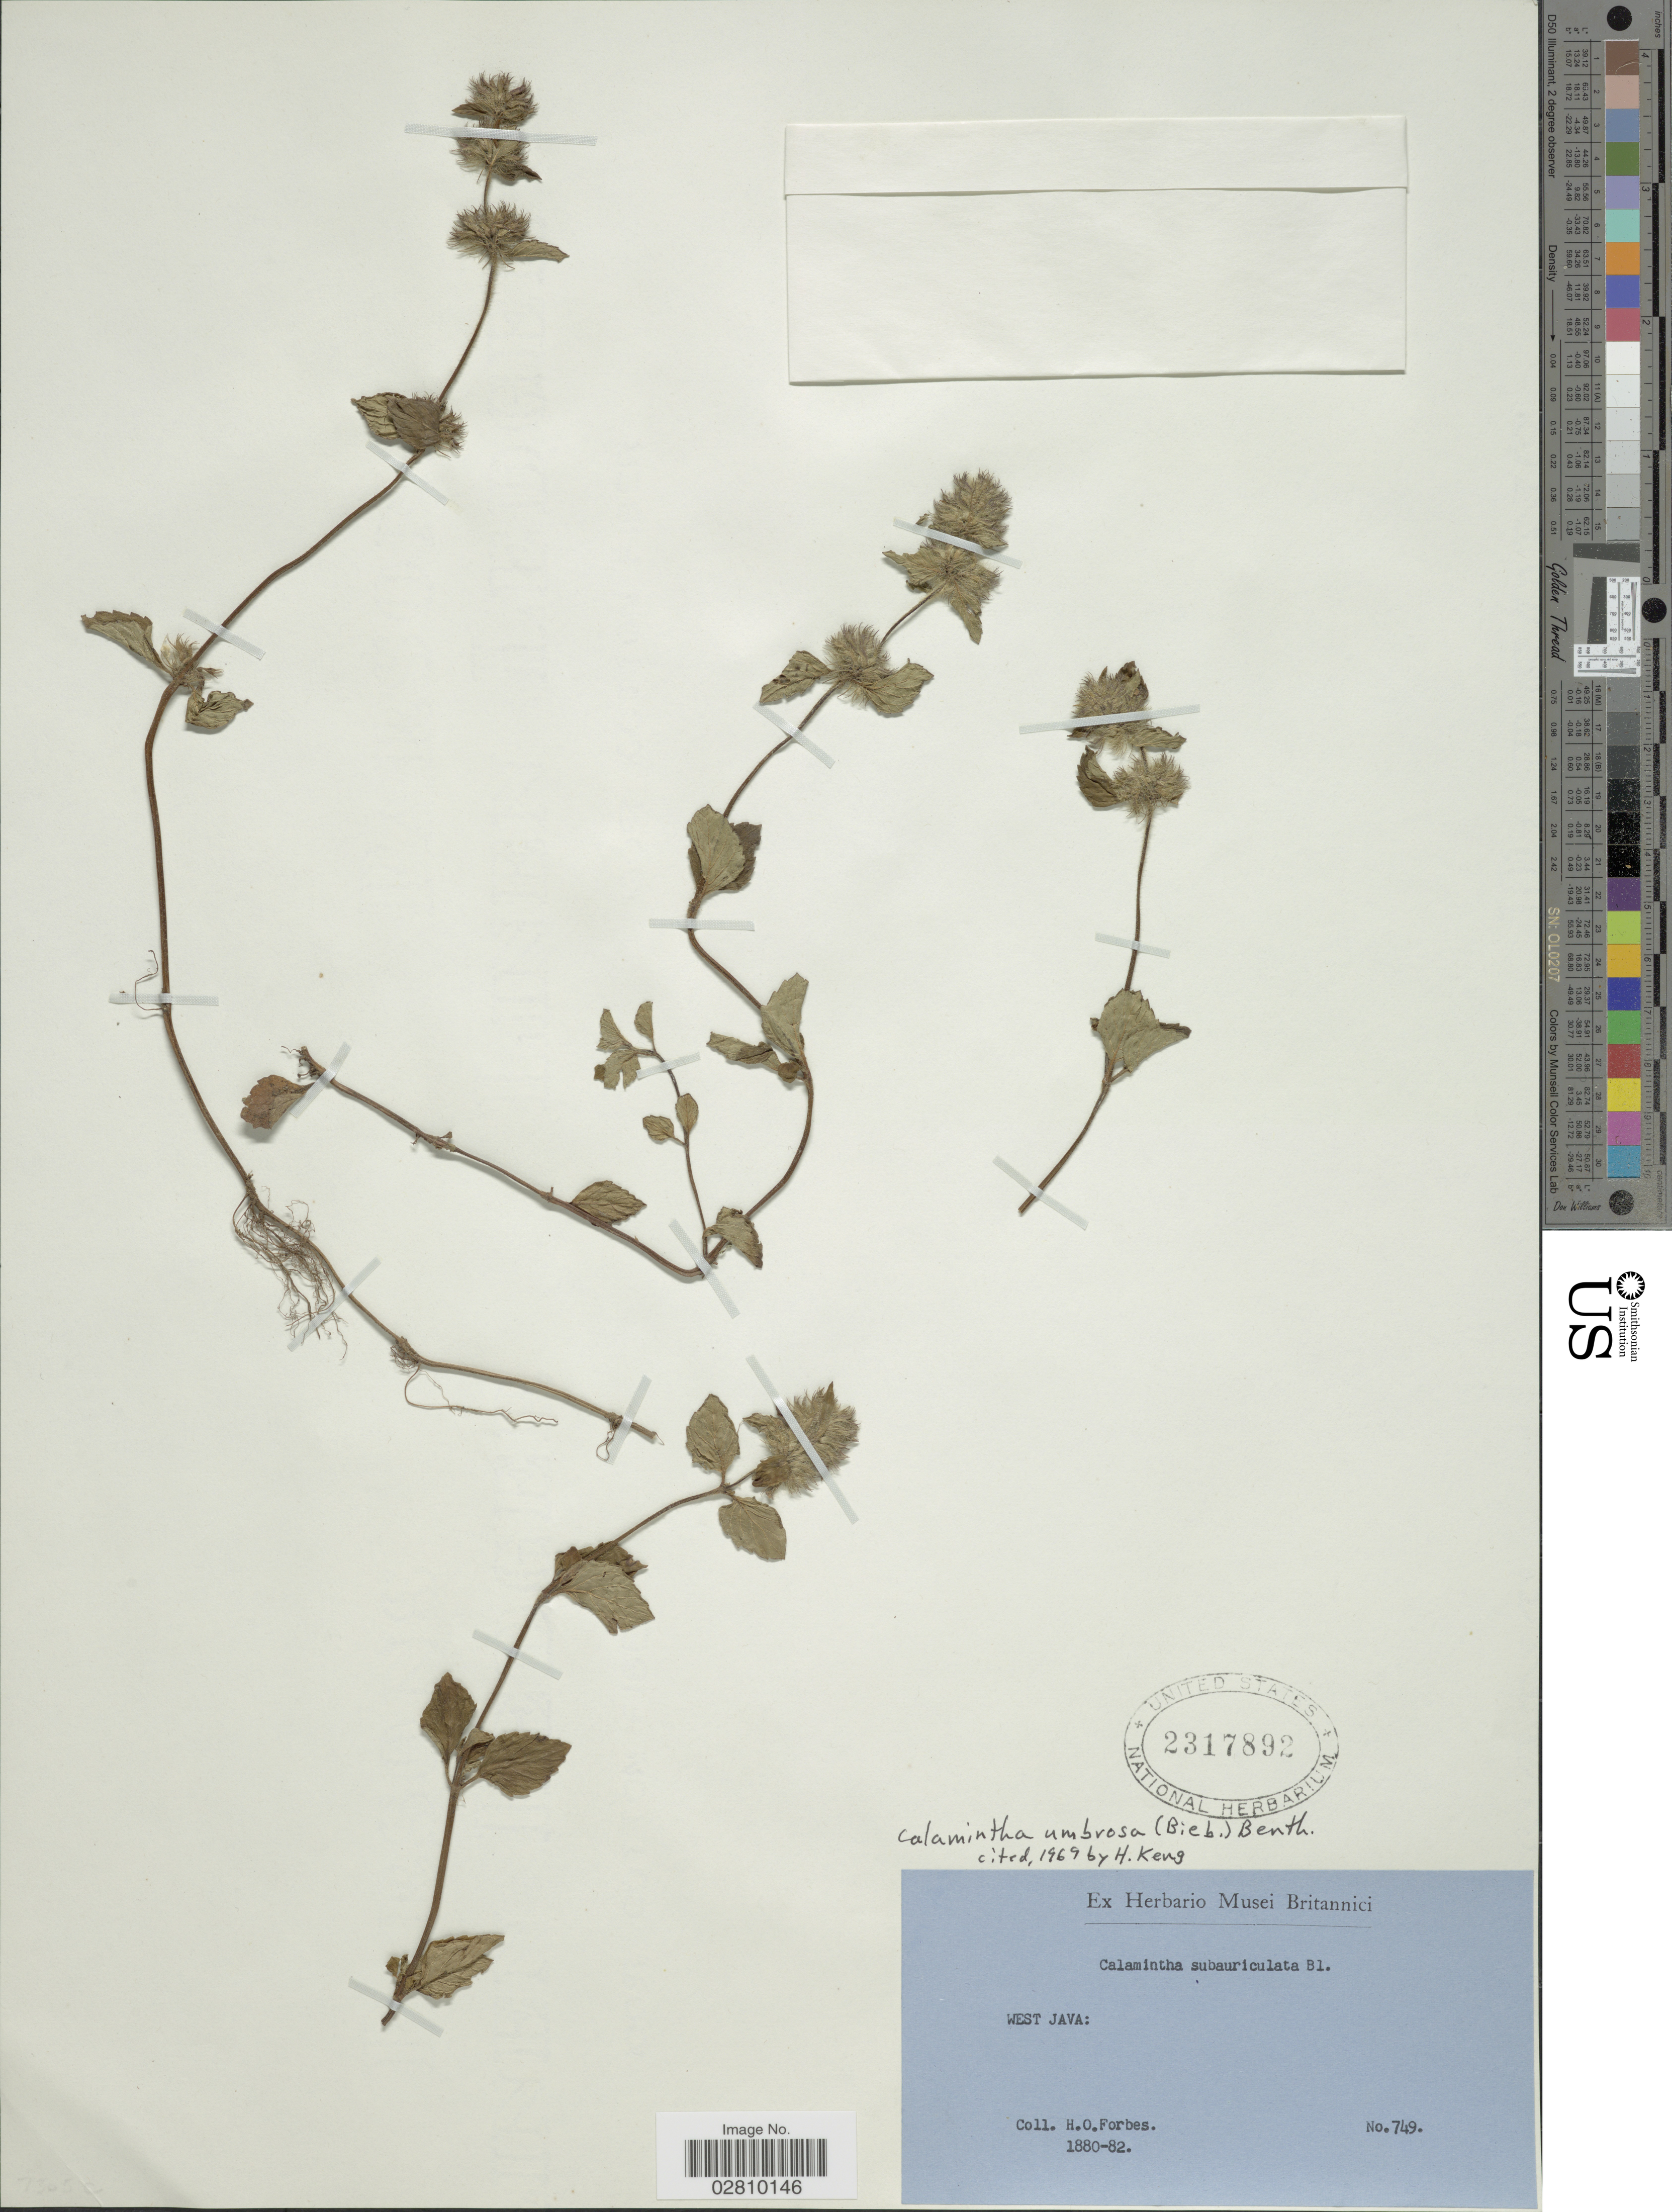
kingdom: Plantae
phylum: Tracheophyta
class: Magnoliopsida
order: Lamiales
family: Lamiaceae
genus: Calamintha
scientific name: Calamintha umbrosa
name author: (M. Bieb.) Rchb.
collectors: H. O. Forbes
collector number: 749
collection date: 1880/1882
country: Indonesia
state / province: Java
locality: West Java.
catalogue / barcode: US 2317892